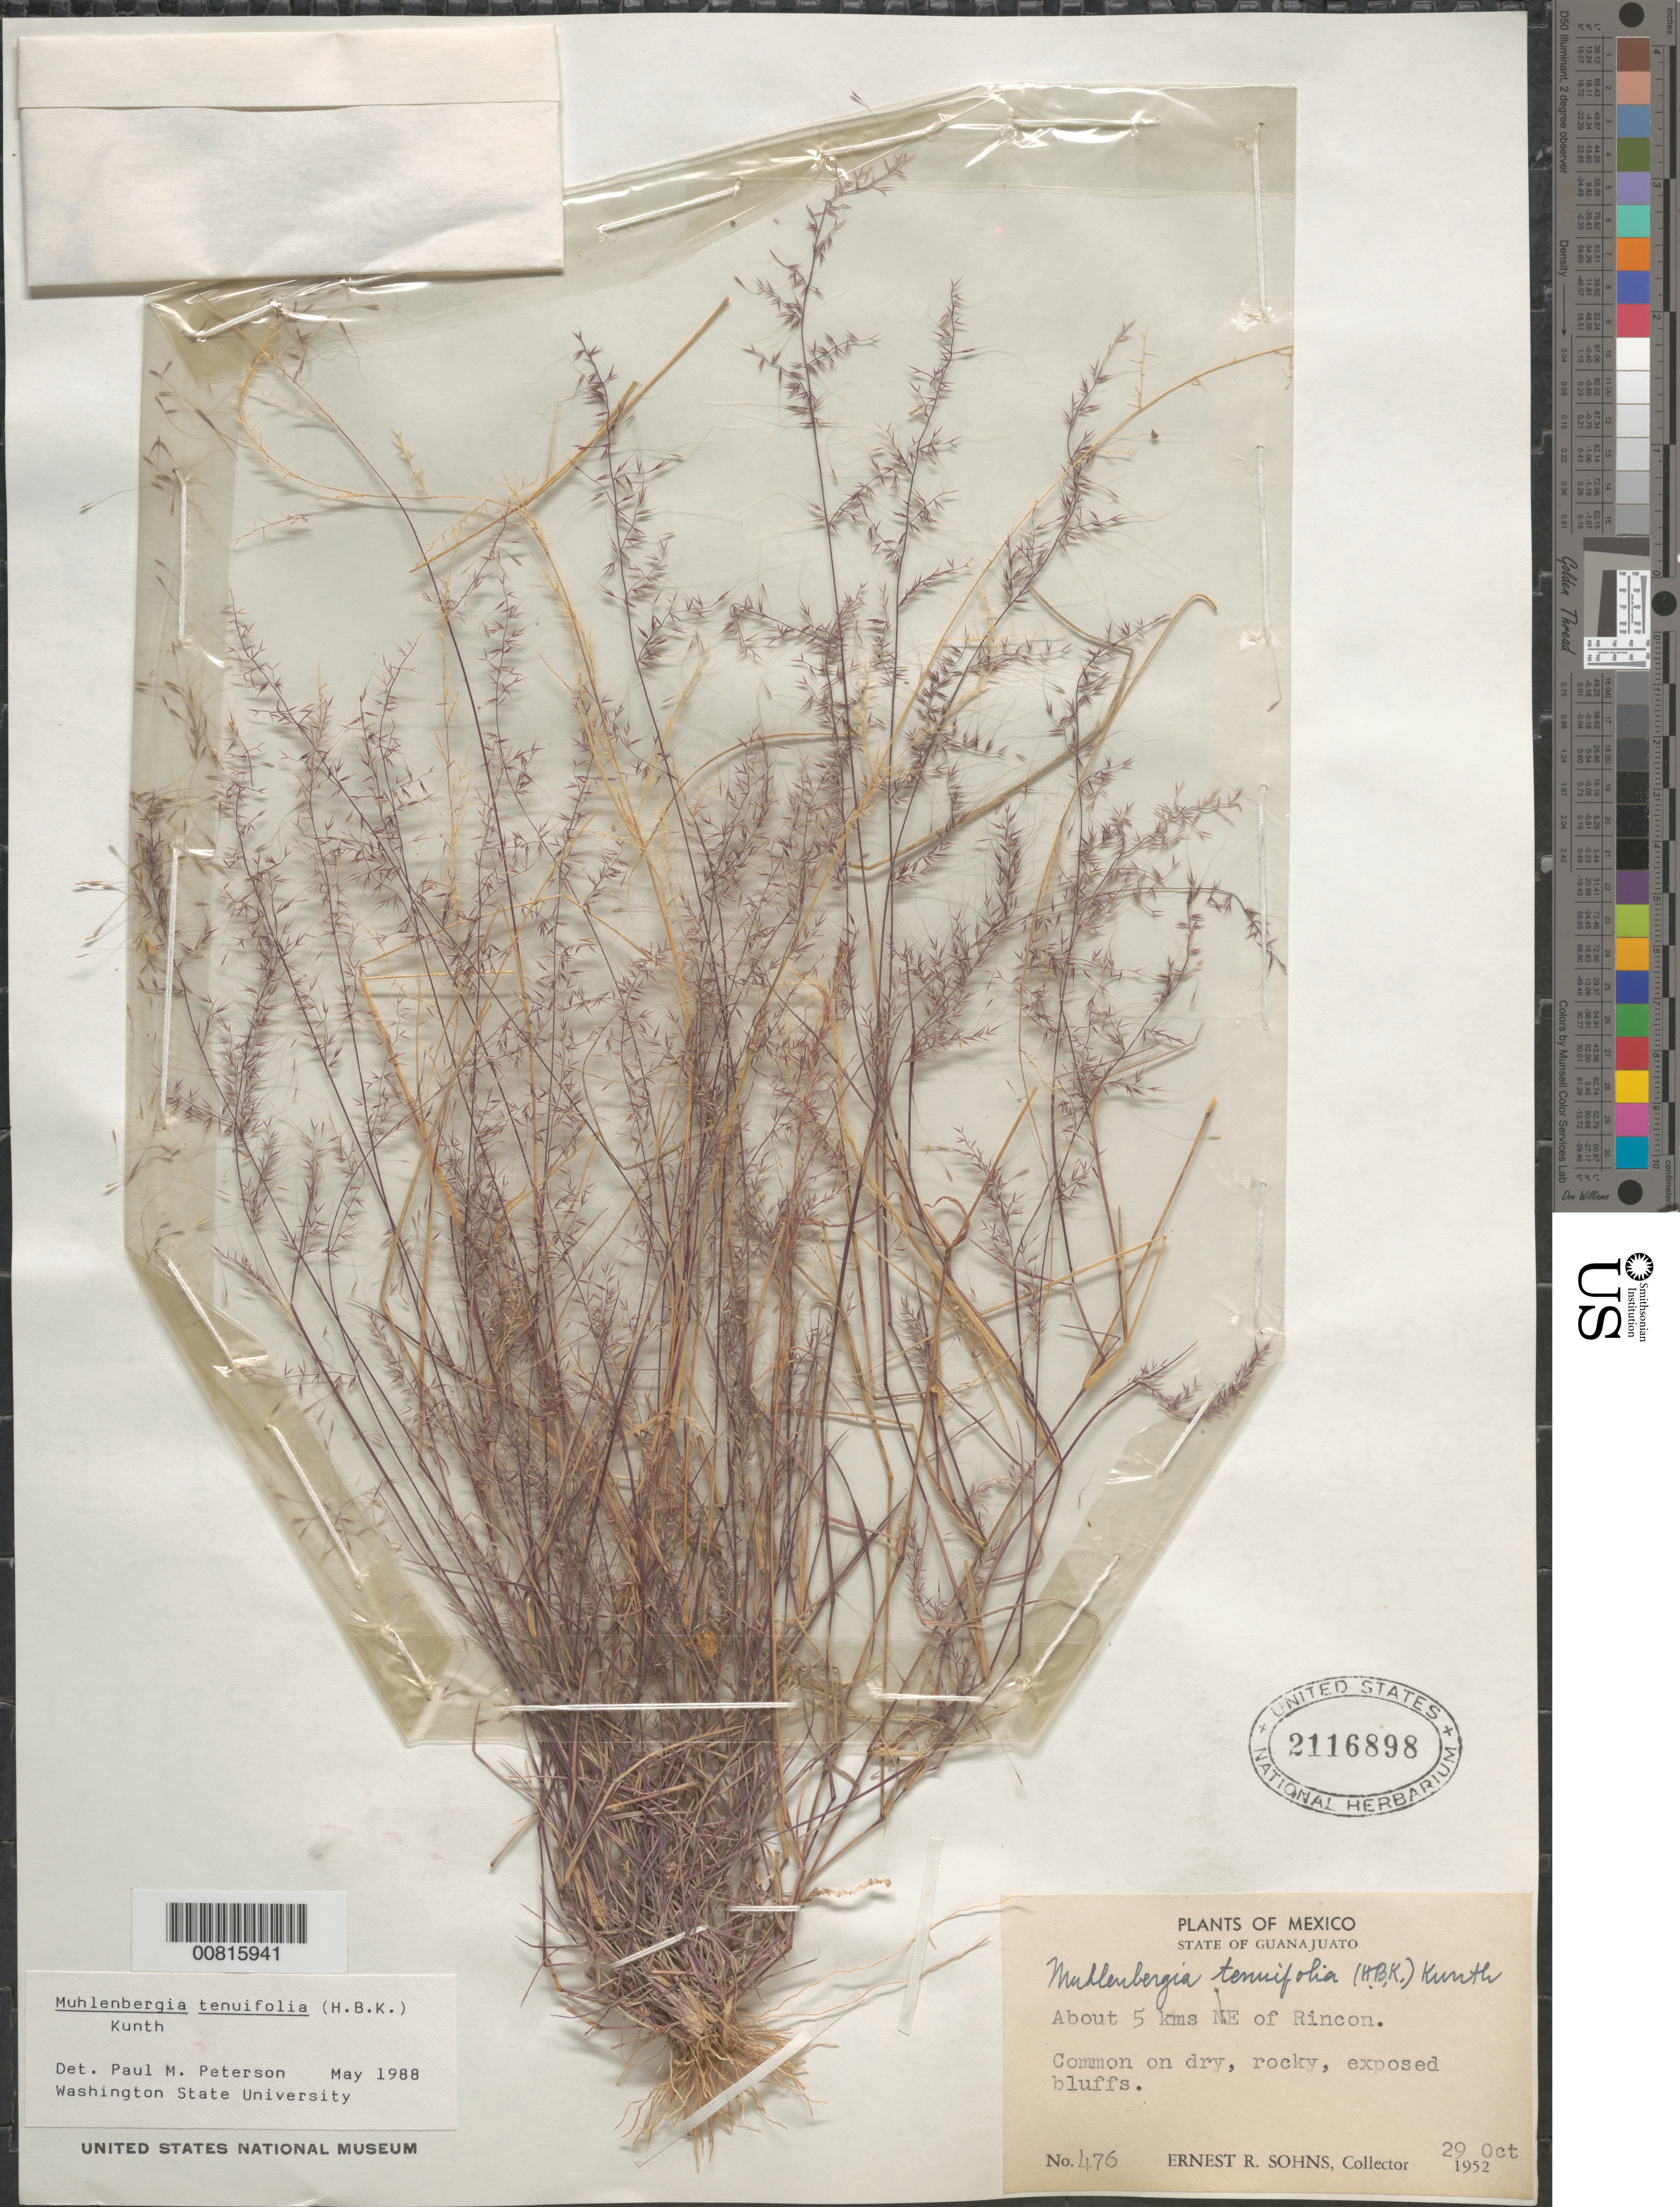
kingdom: Plantae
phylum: Tracheophyta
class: Liliopsida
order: Poales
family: Poaceae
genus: Muhlenbergia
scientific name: Muhlenbergia tenuifolia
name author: (Kunth) Kunth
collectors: E. R. Sohns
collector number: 476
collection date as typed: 29 Oct 1952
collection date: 1952-10-29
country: Mexico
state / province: Guanajuato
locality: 5 km NE of Rincon, Gto.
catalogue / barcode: US 2116898